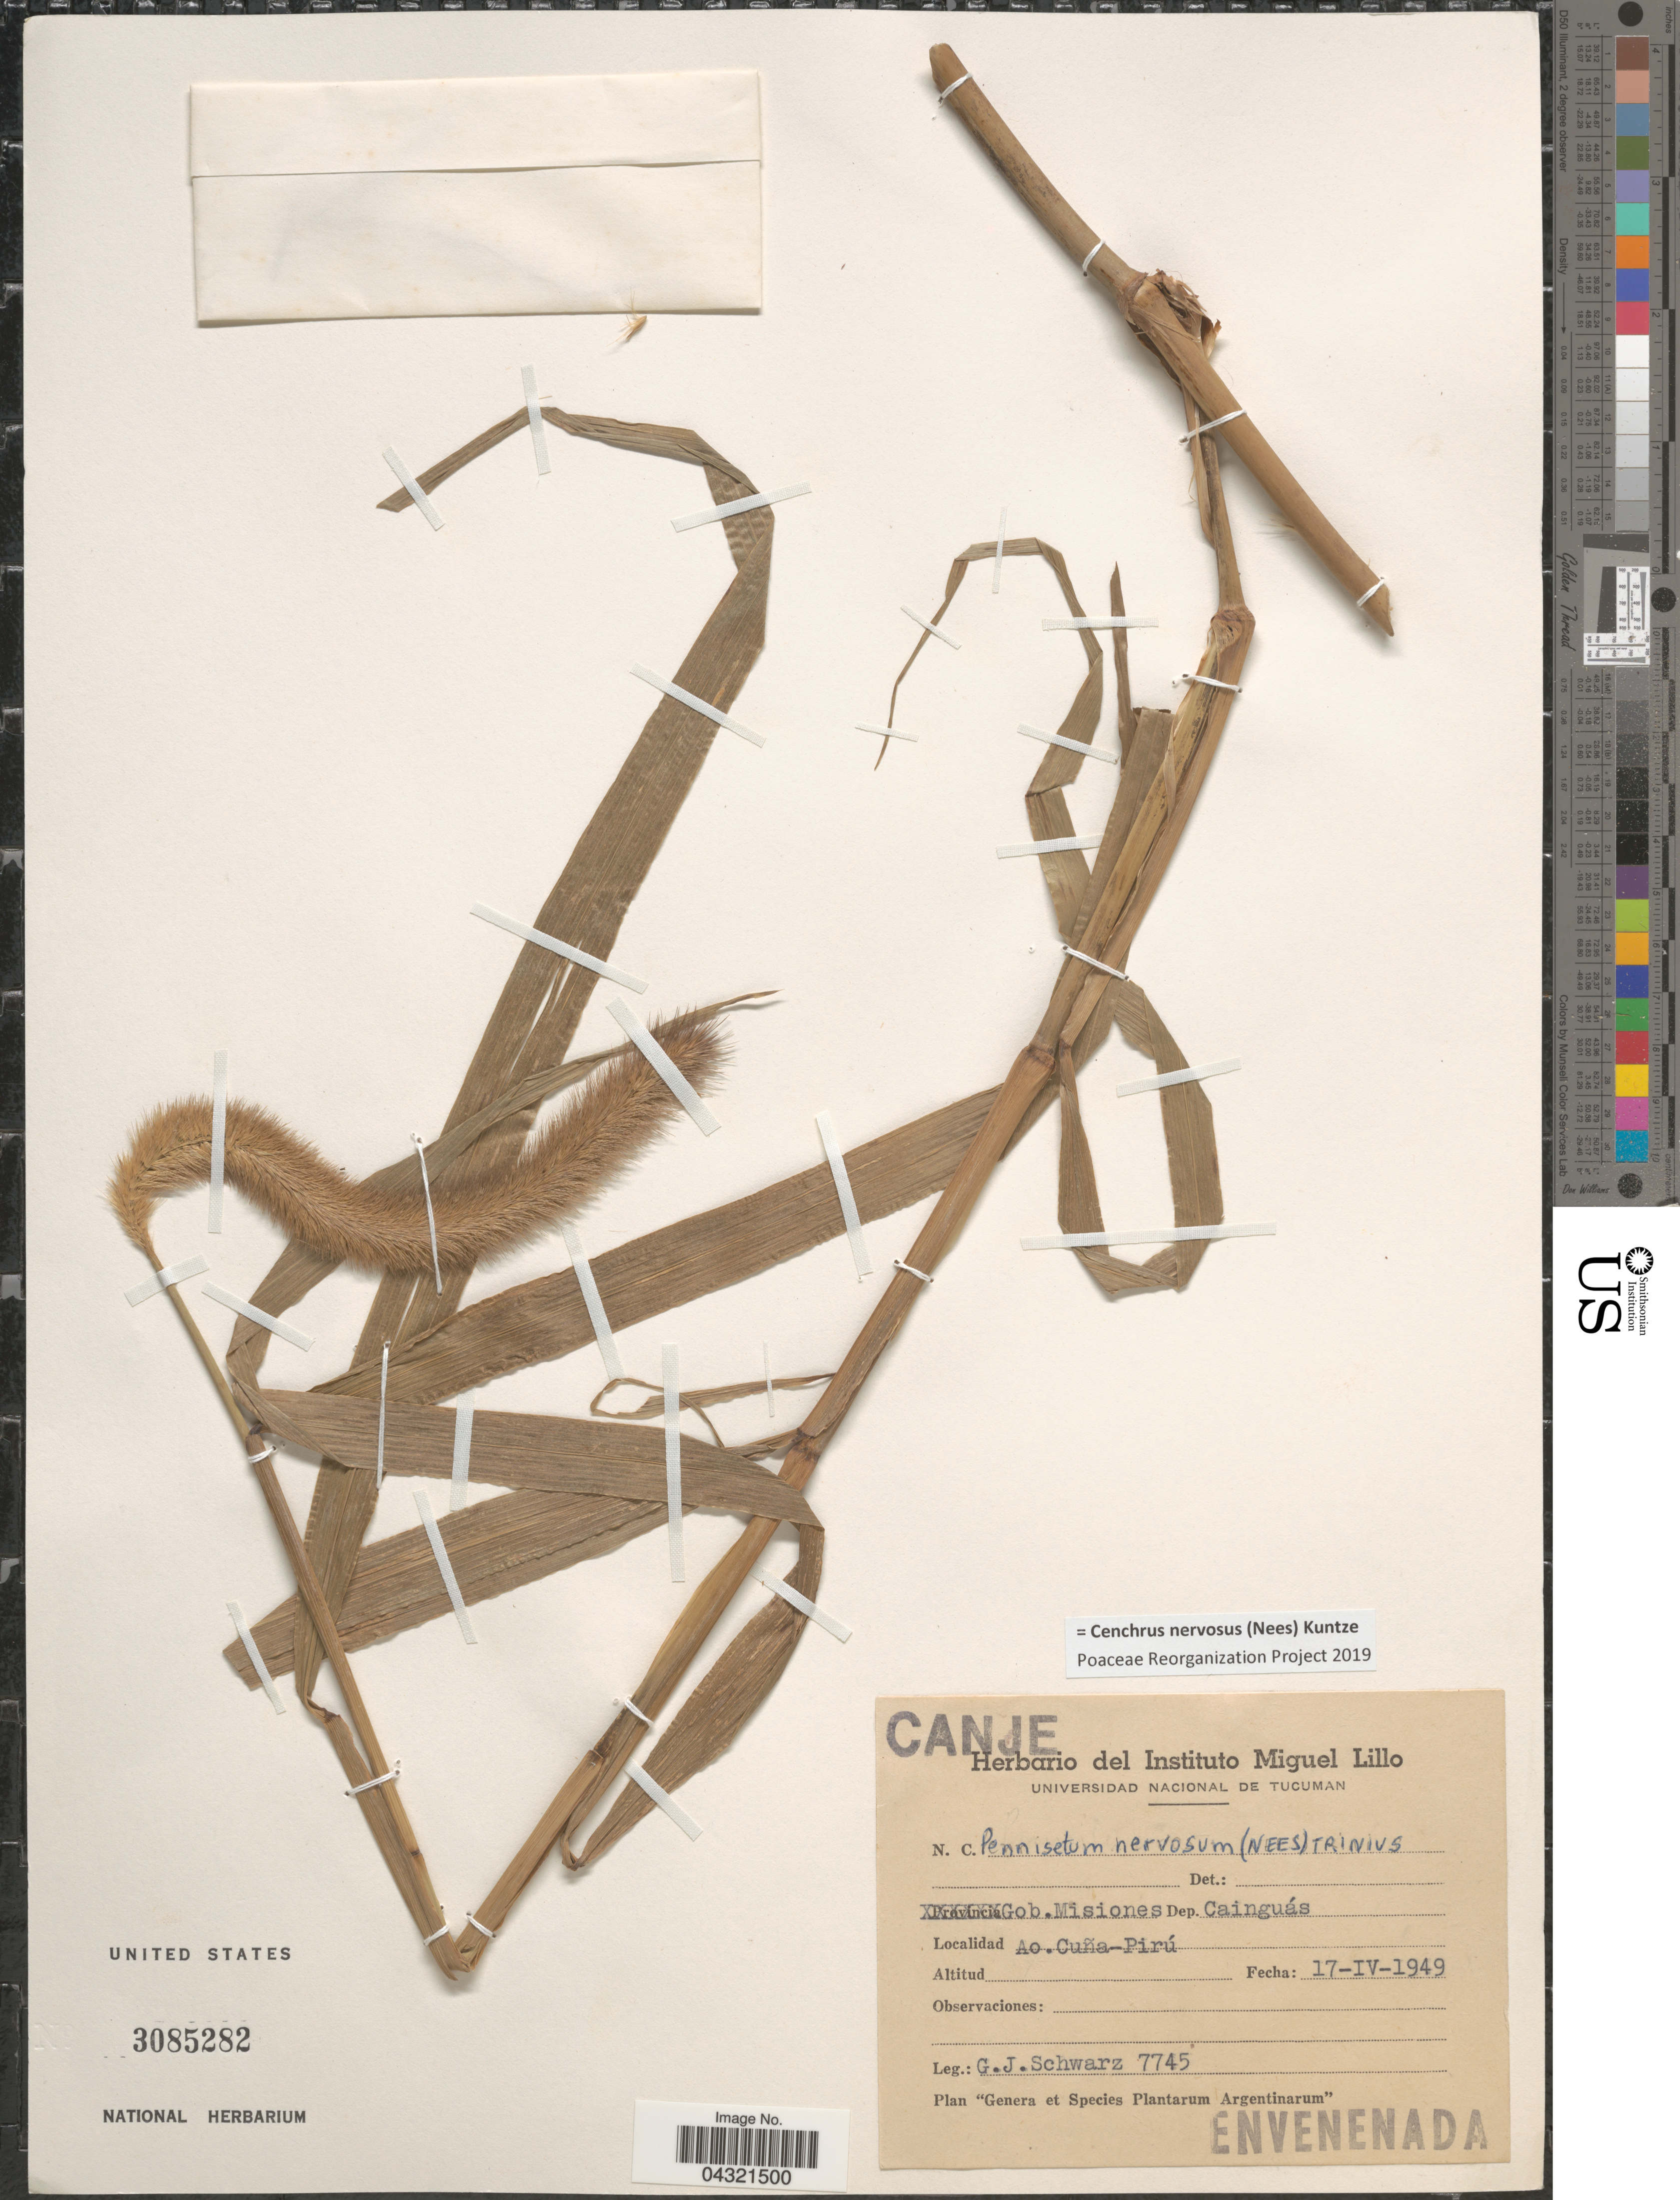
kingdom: Plantae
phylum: Tracheophyta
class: Liliopsida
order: Poales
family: Poaceae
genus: Cenchrus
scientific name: Cenchrus nervosus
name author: (Nees) Kuntze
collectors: G. J. Schwarz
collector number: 7745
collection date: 1949-04-17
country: Argentina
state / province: Misiones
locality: Gob. Misiones. Dep. Cainguás. Ao. Cuña-Pirú.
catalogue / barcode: US 3085282